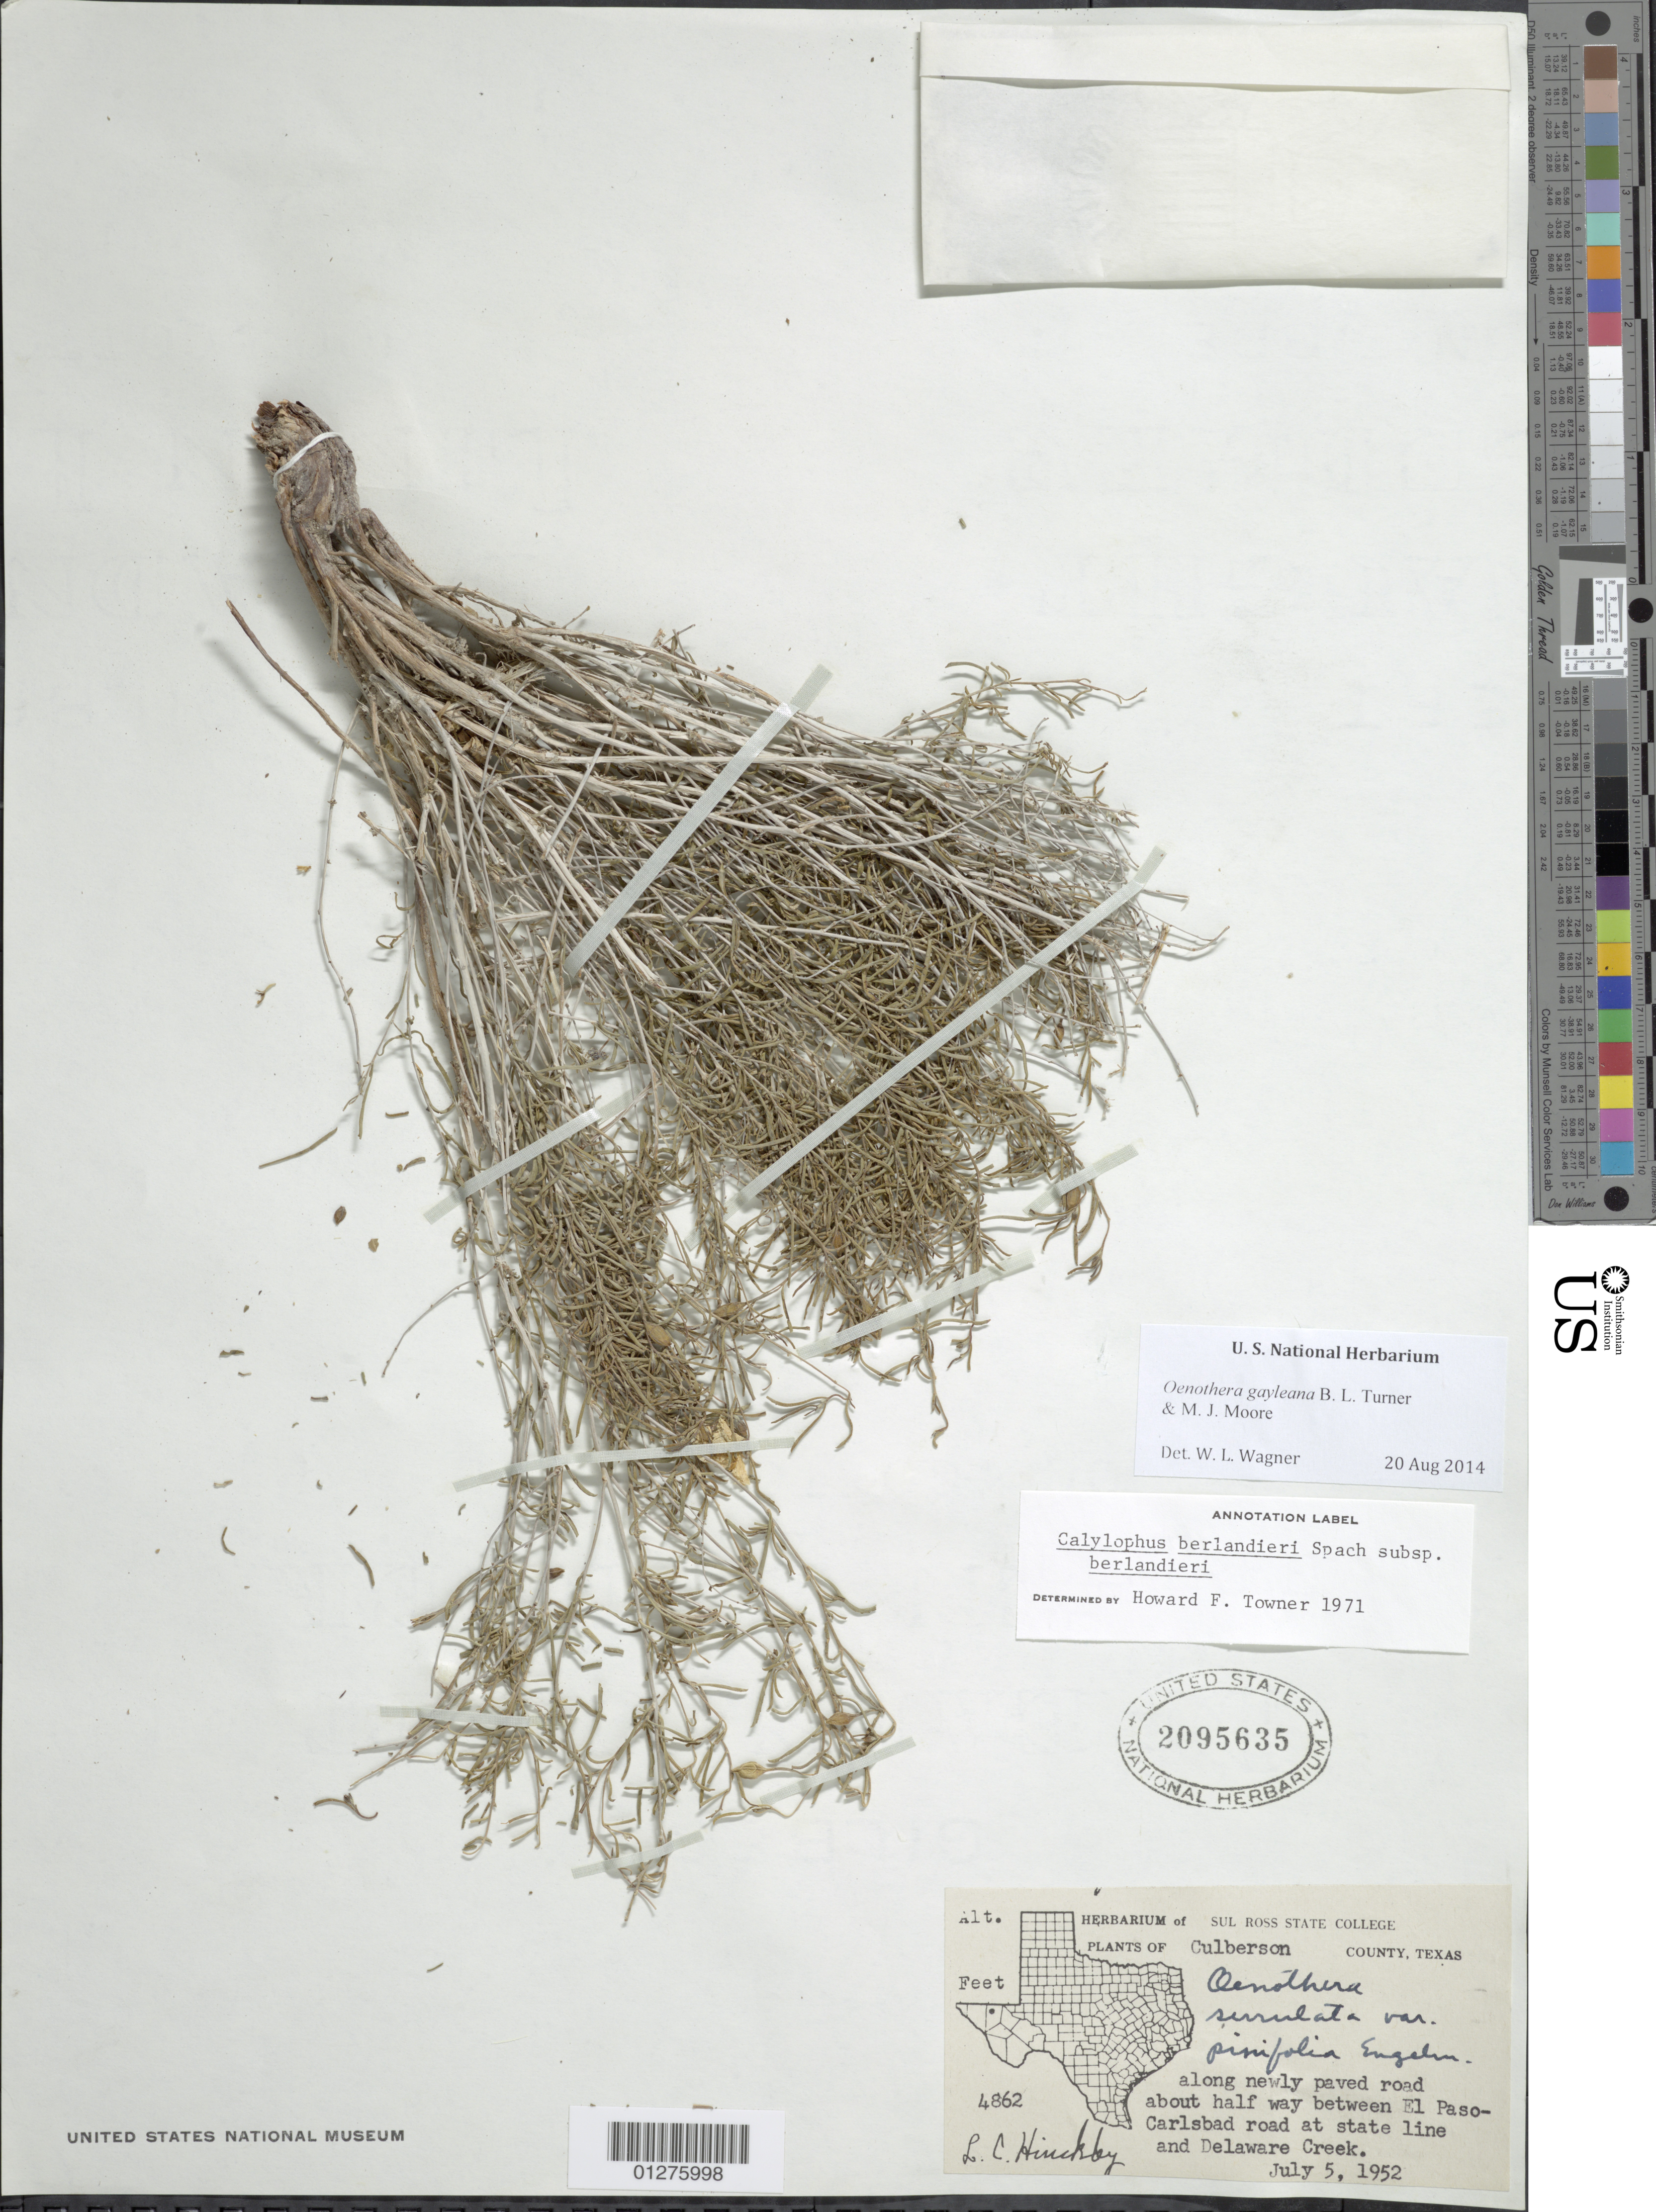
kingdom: Plantae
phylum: Tracheophyta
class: Magnoliopsida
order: Myrtales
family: Onagraceae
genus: Oenothera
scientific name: Oenothera gayleana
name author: B.L. Turner & Moore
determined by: Wagner, W. L., (BOT), Smithsonian Institution - National Museum of Natural History (UNITED STATES)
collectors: L. Hinckley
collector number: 4862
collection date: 1952-07-05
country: United States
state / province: Texas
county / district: Culberson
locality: About half way between El Paso- Carlsbad road at state line and Delaware Creek.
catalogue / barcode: US 2095635